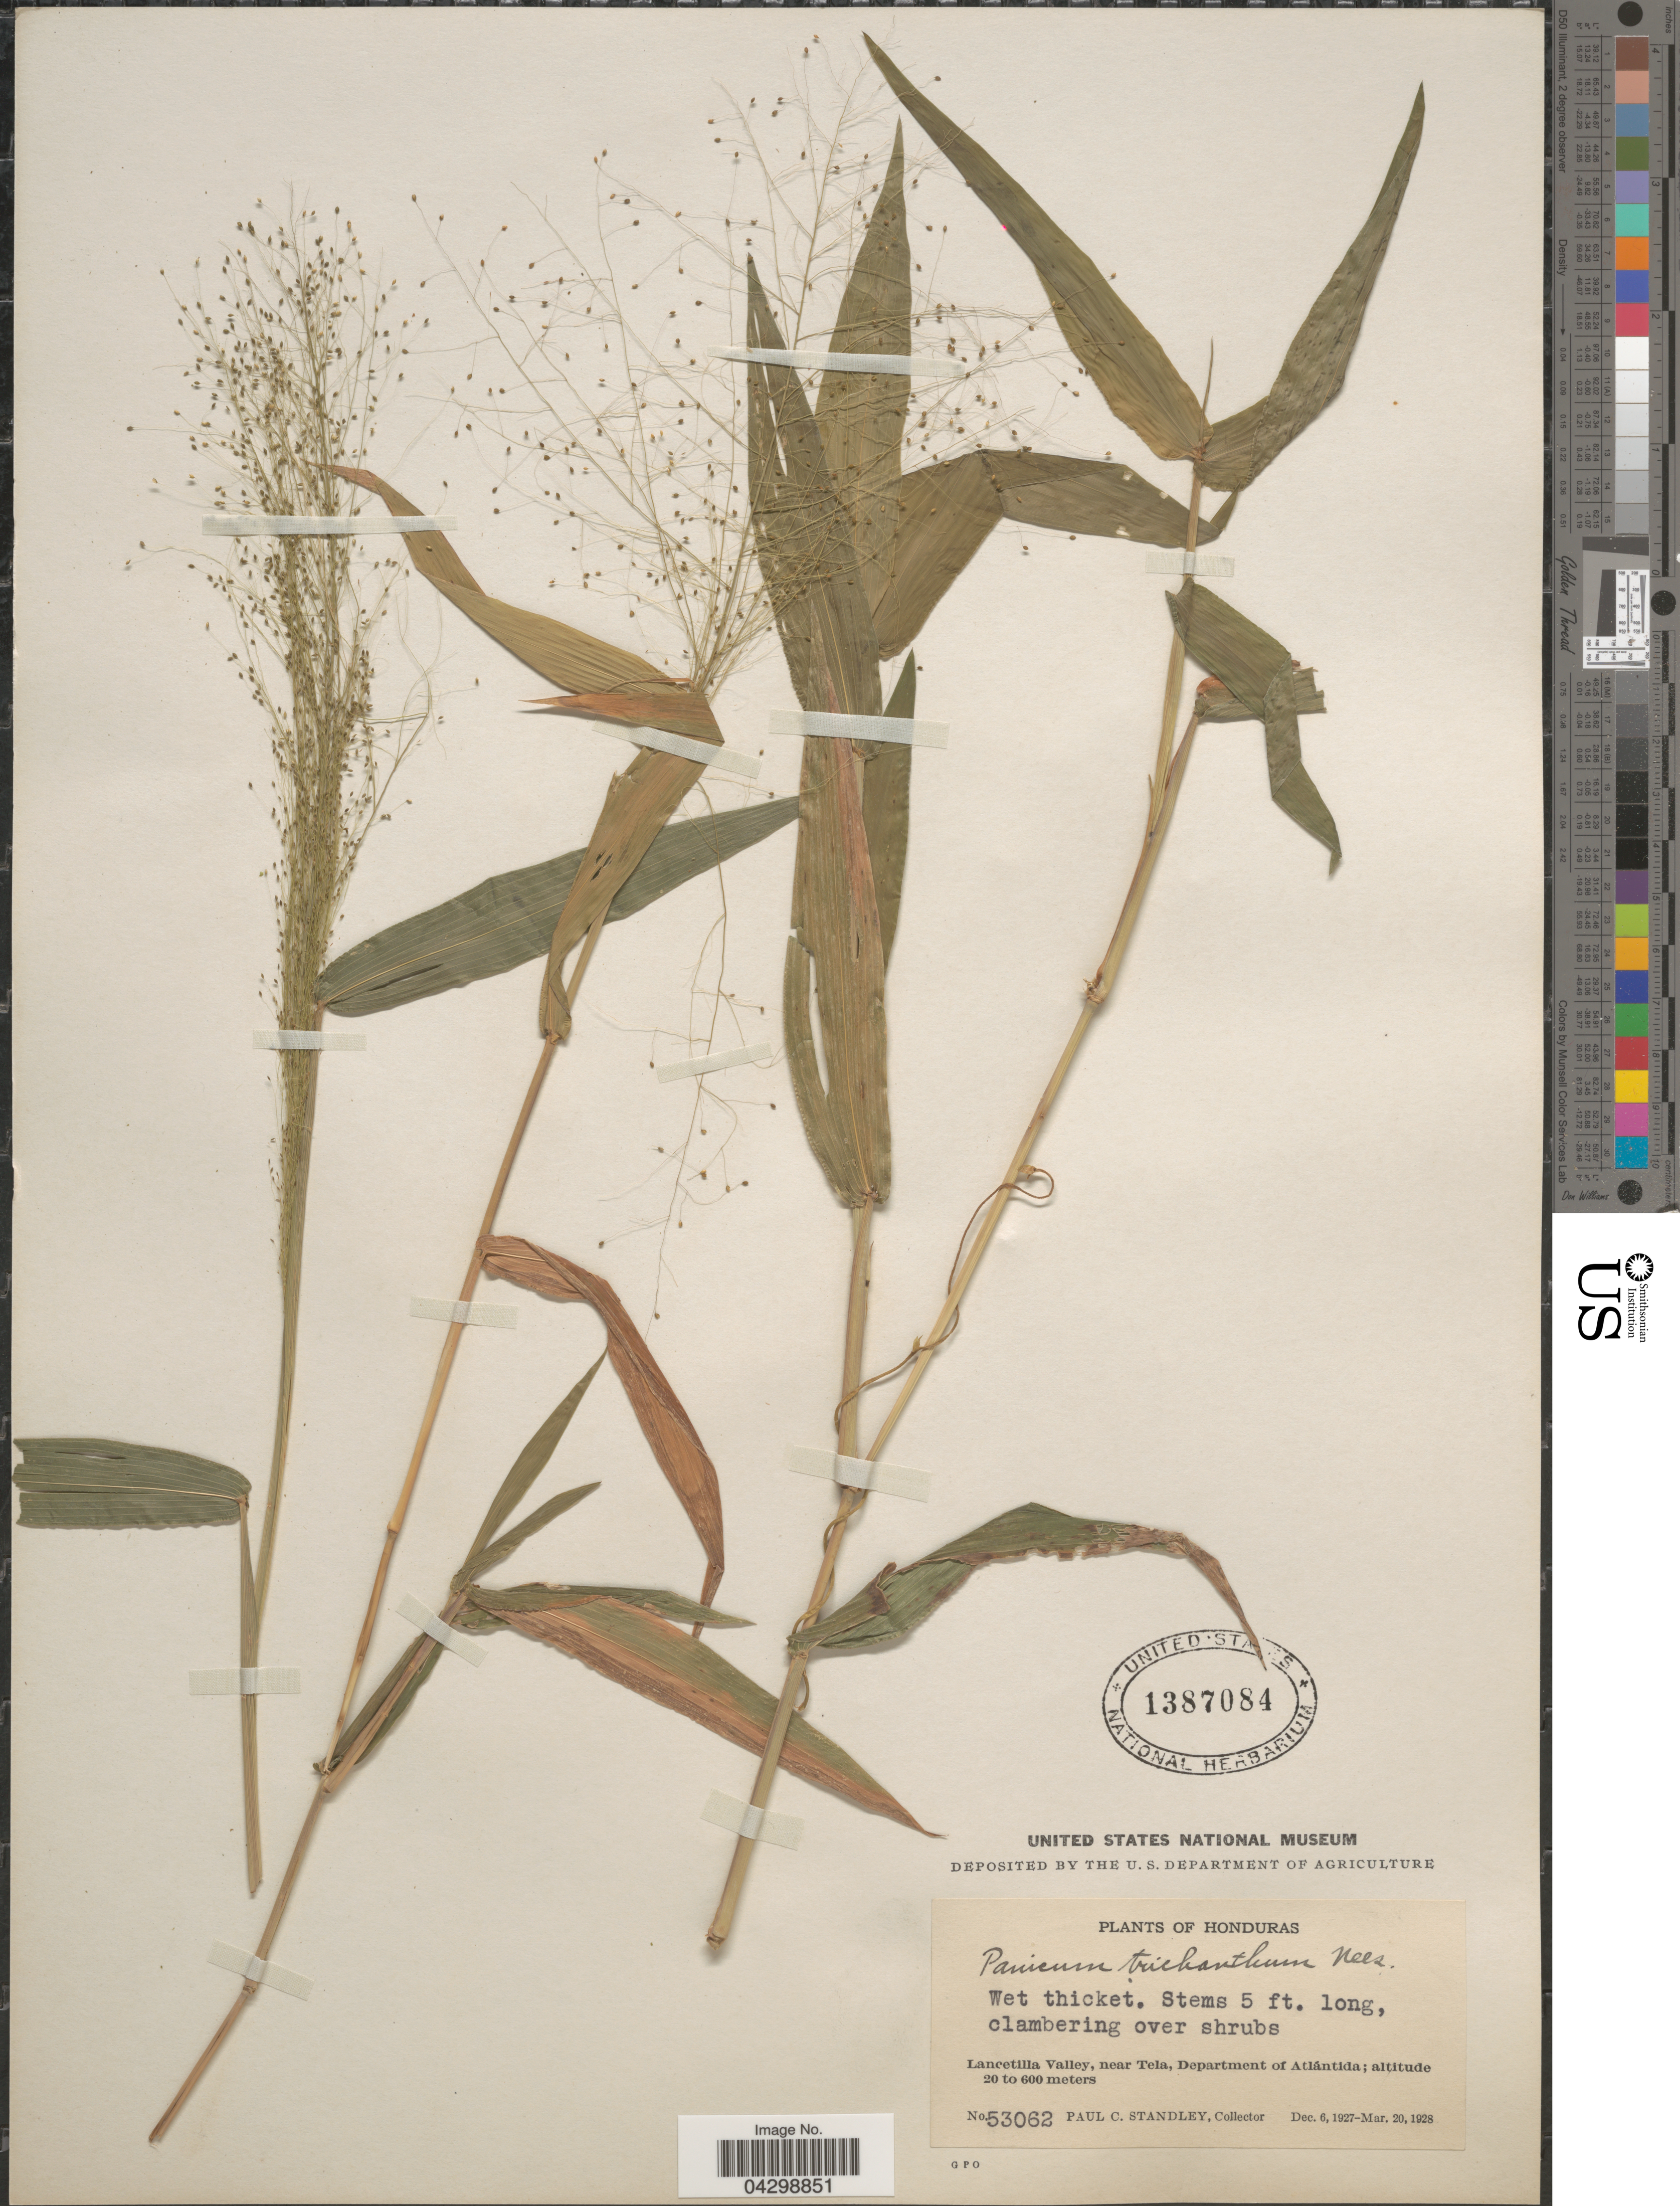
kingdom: Plantae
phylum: Tracheophyta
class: Liliopsida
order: Poales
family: Poaceae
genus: Panicum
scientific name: Panicum trichanthum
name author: Nees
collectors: P. C. Standley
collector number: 53062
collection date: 1927-12-06/1928-03-20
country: Honduras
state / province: Atlantida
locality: Wet thicket. Lancetilla Valley, near Tela, Department of Atlántida.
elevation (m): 20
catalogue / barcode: US 1387084